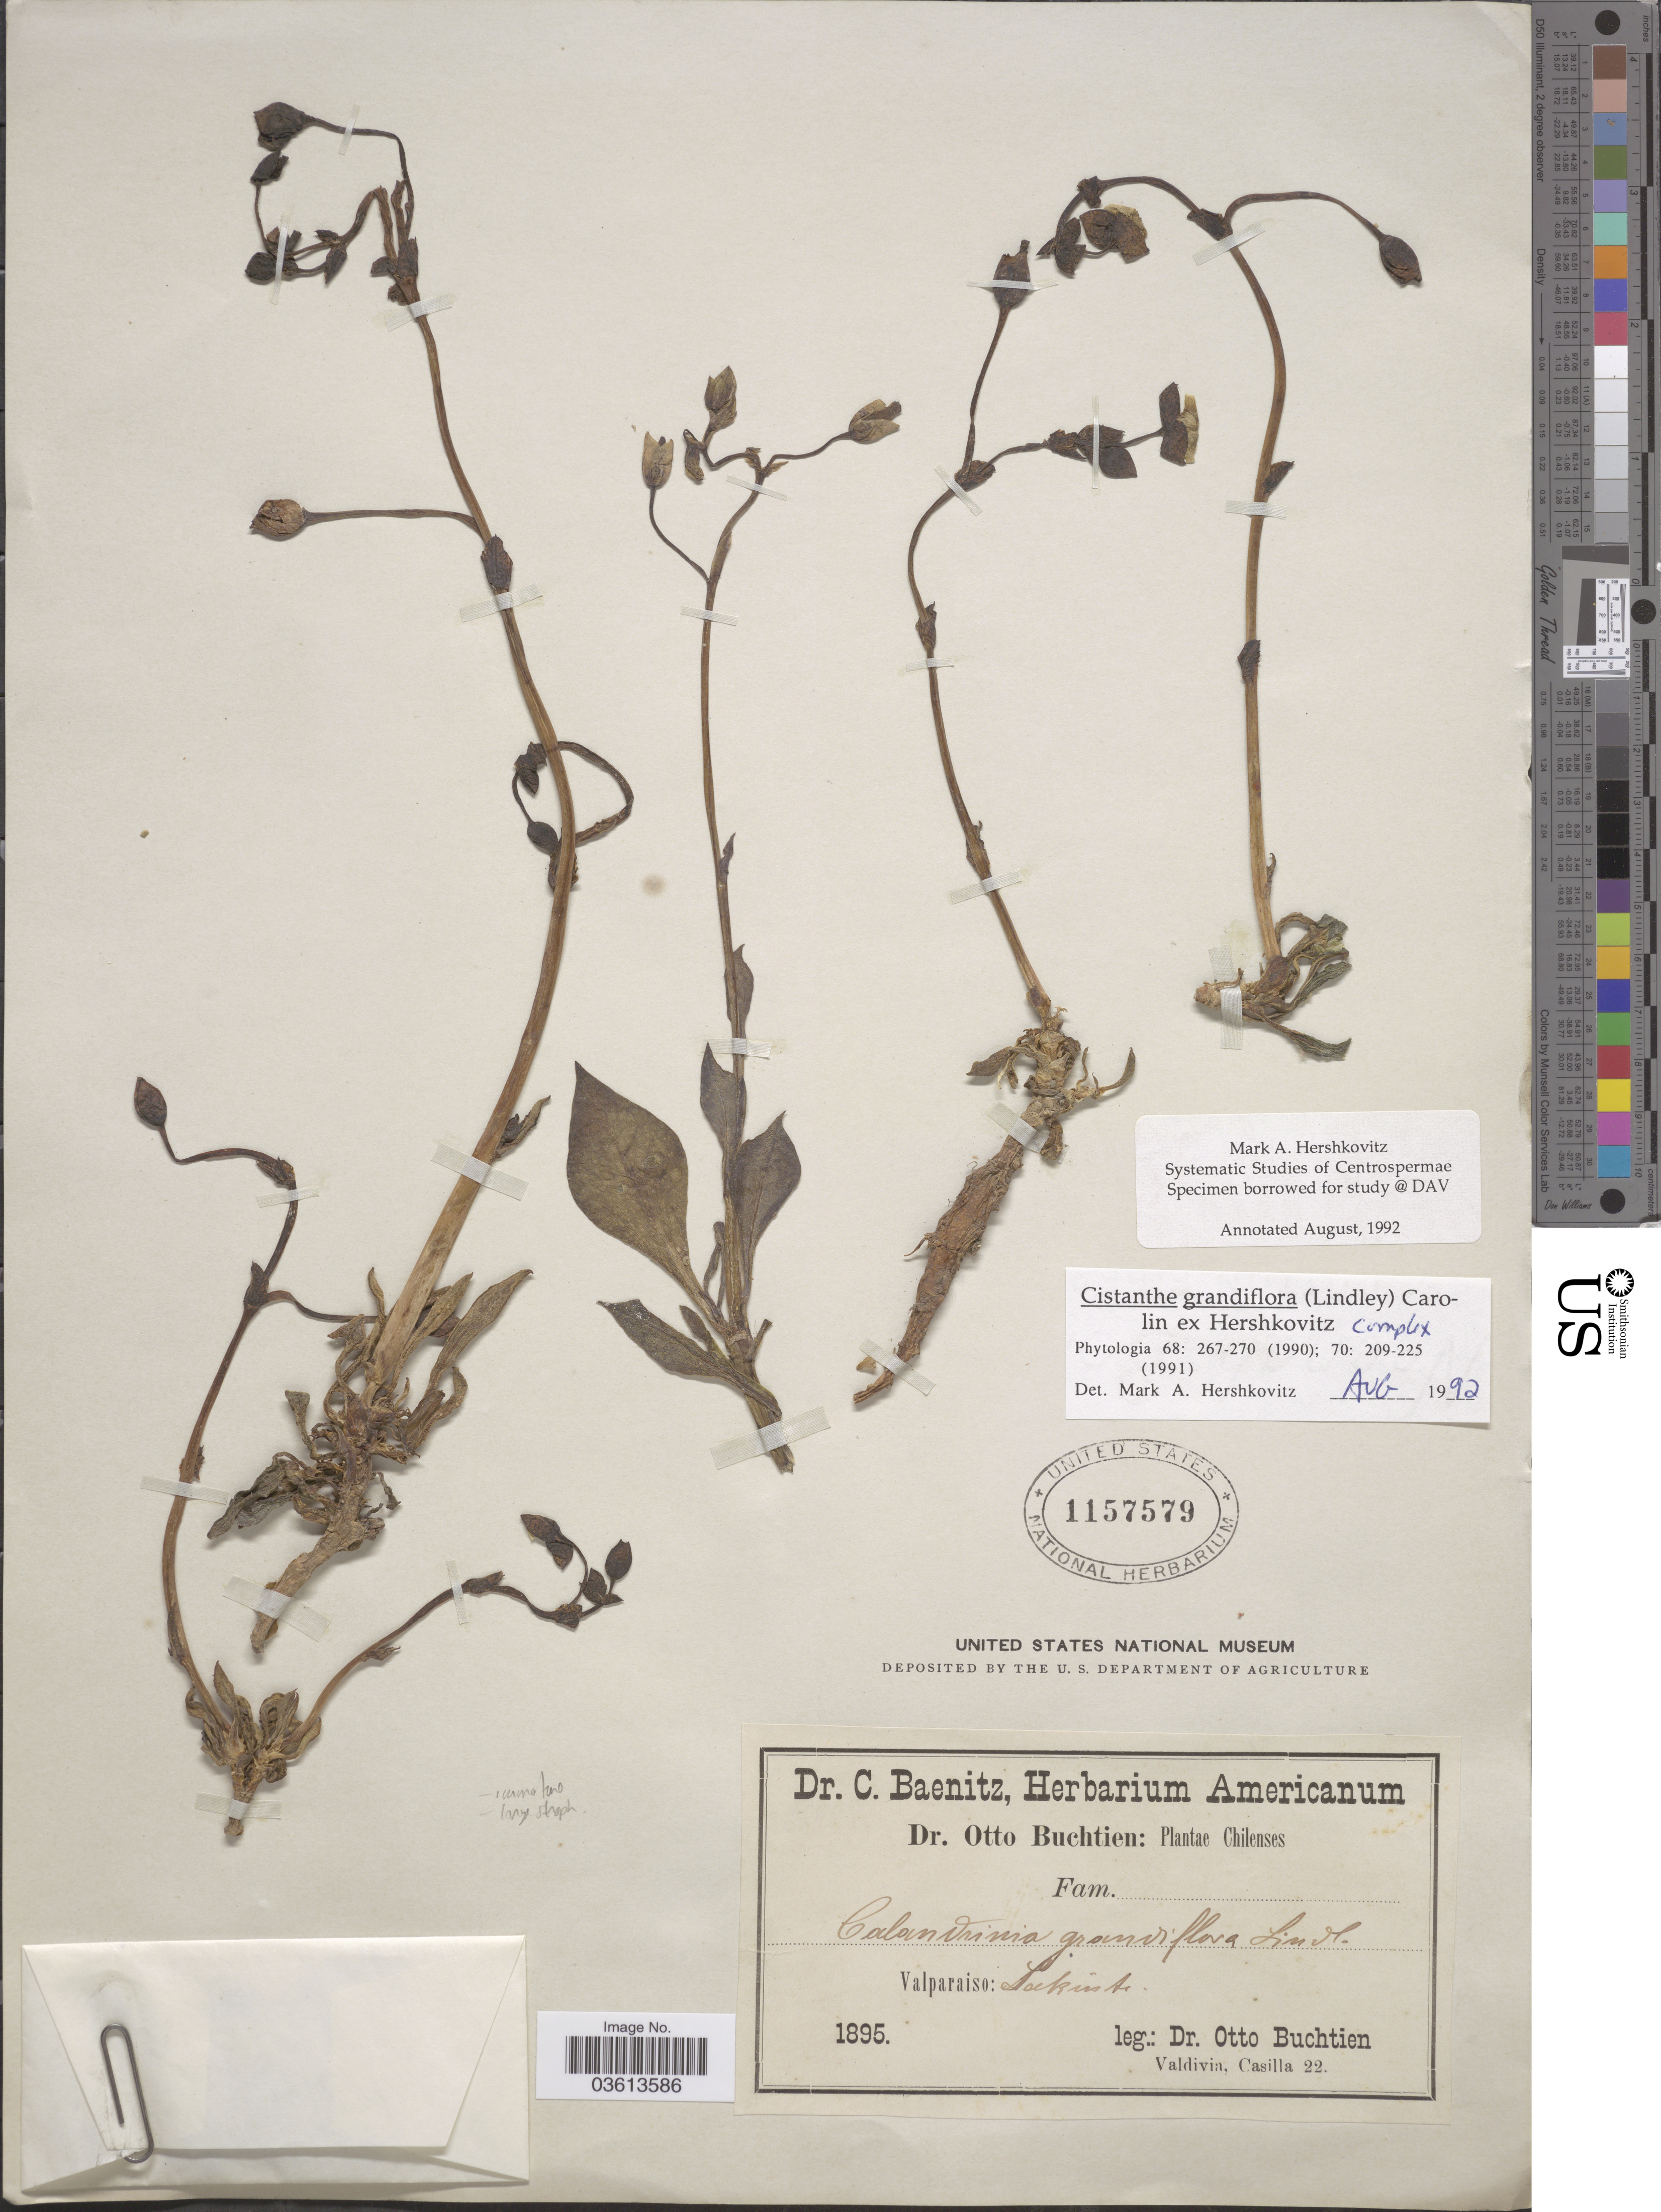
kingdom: Plantae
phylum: Tracheophyta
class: Magnoliopsida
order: Caryophyllales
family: Montiaceae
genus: Cistanthe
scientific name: Cistanthe grandiflora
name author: (Lindl.) Schltdl.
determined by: Hershkovitz, M. A.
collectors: O. Buchtien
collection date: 1895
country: Chile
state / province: Valparaíso (V)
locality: Valparaiso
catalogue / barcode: US 1157579